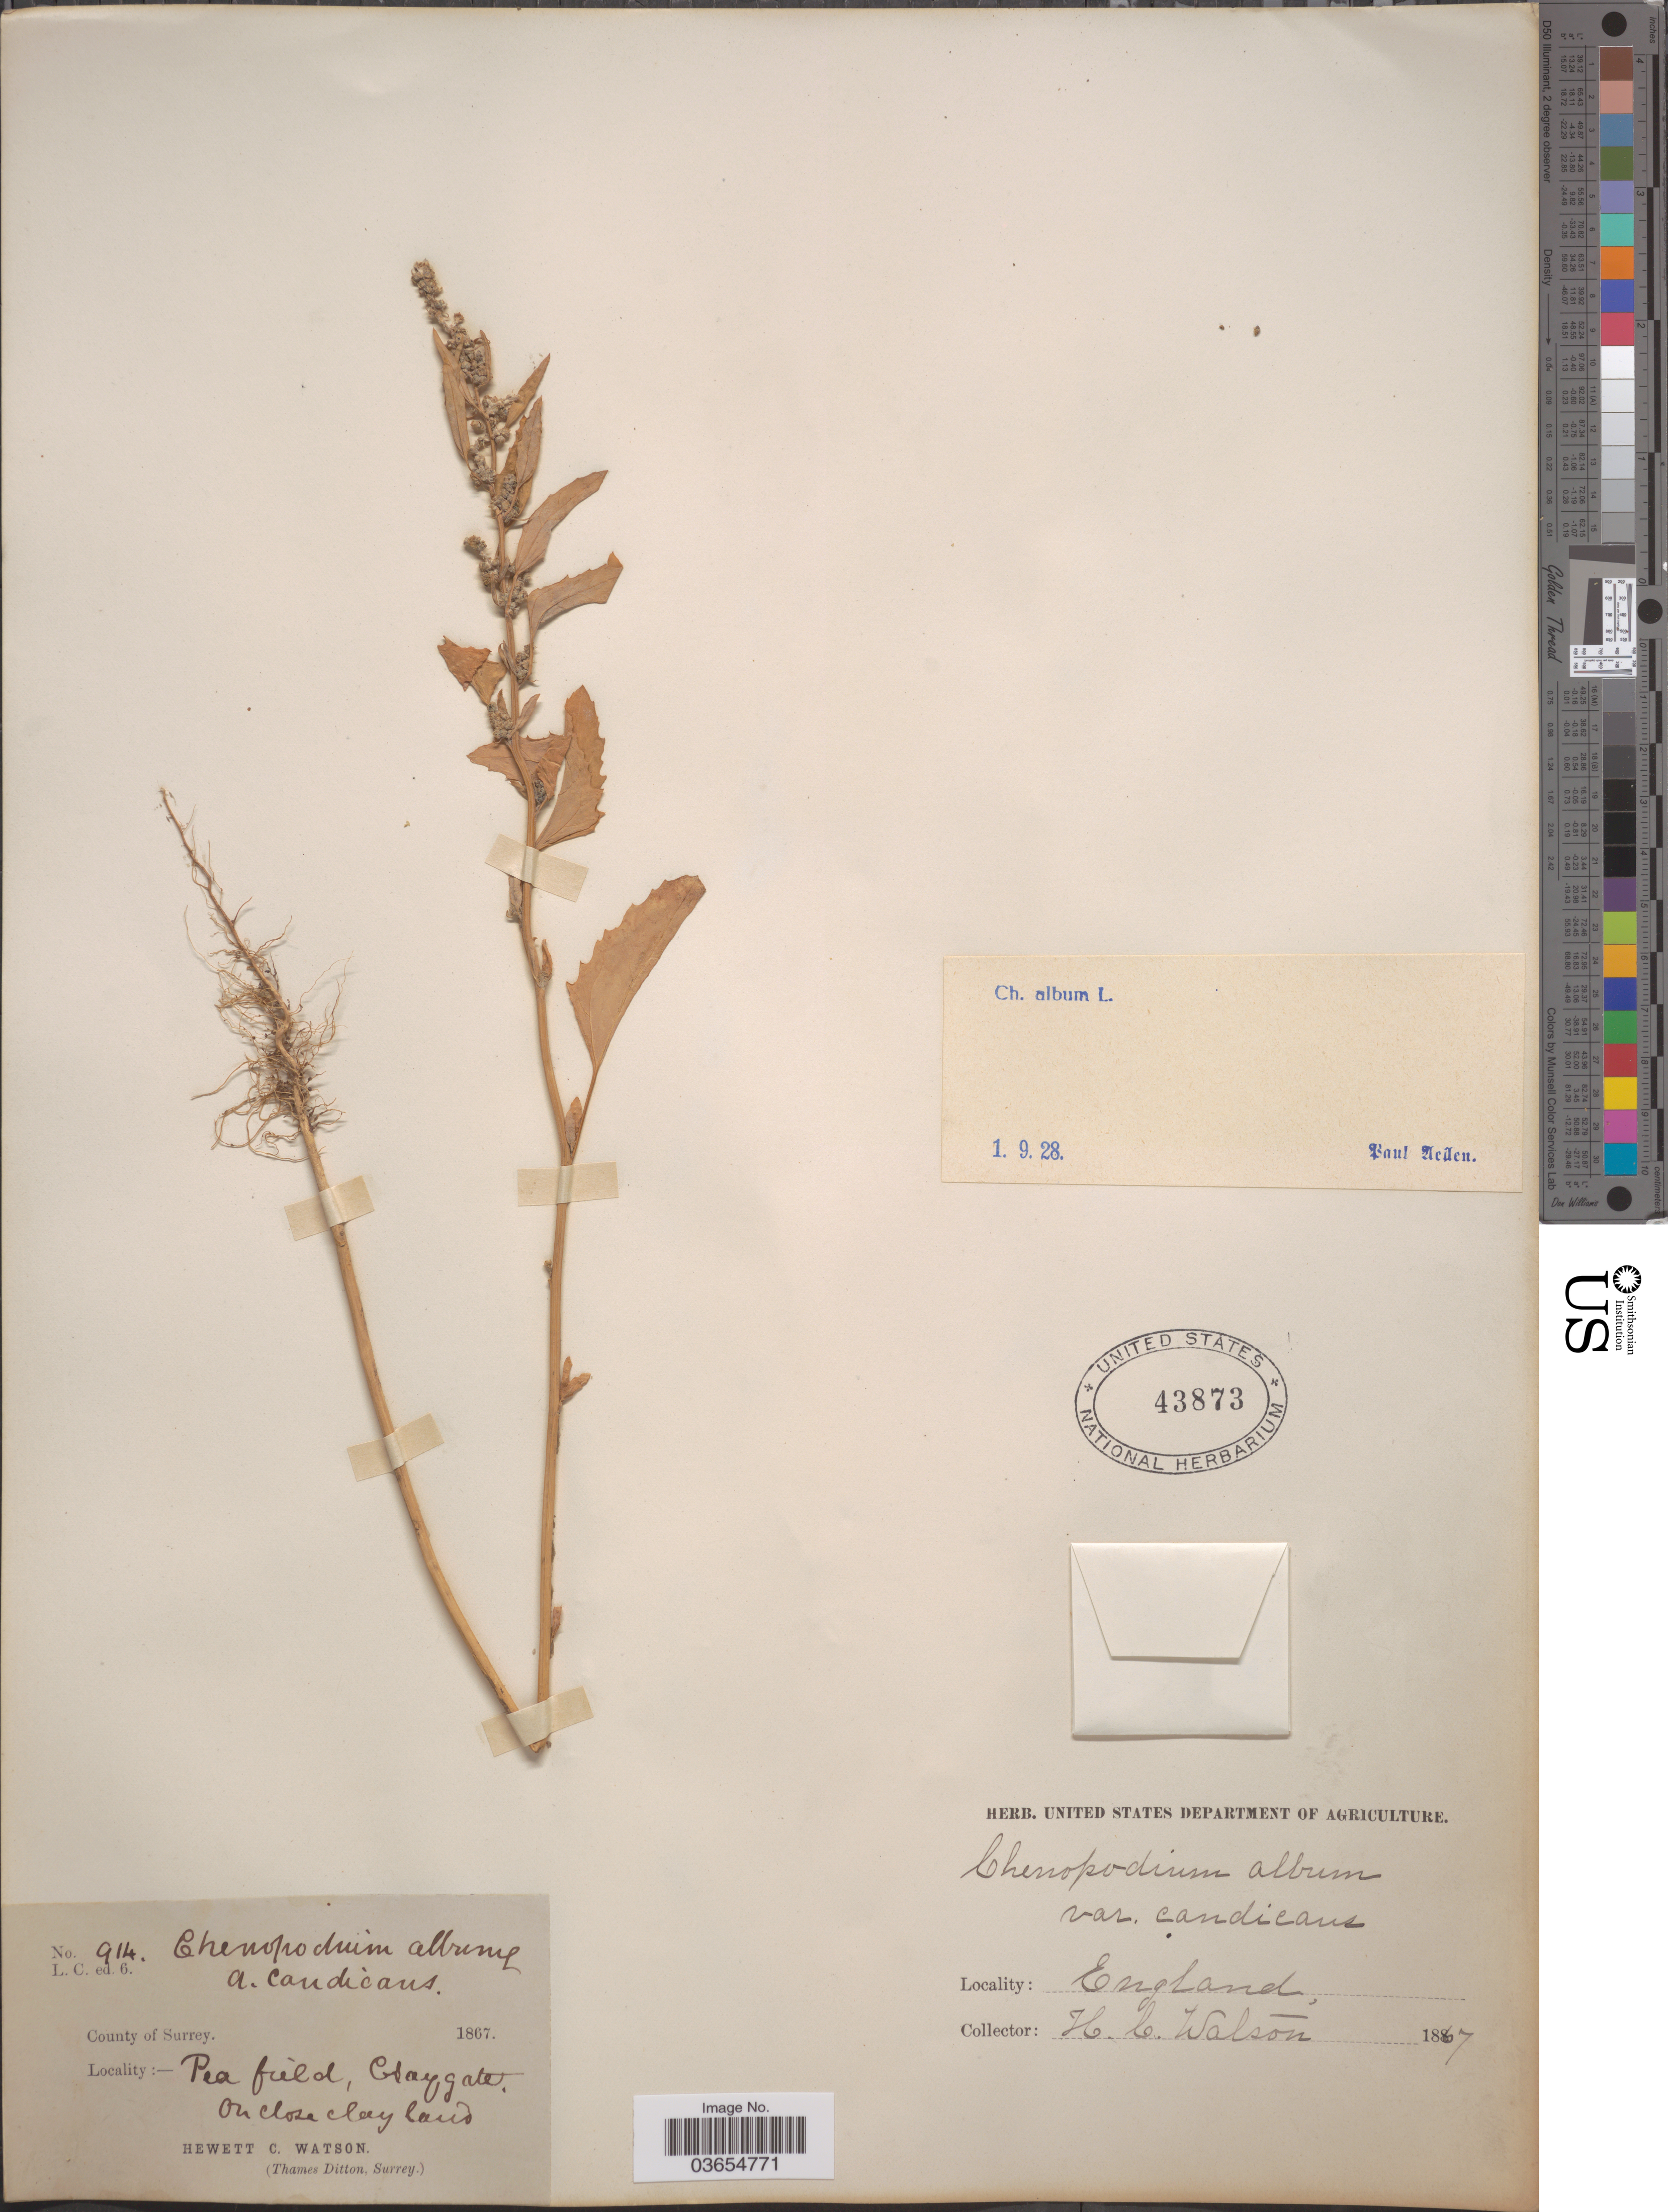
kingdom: Plantae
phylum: Tracheophyta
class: Magnoliopsida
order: Caryophyllales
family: Amaranthaceae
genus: Chenopodium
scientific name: Chenopodium album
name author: L.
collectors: H. Watson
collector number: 914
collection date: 1867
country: United Kingdom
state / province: England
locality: County of Surrey. Pea field, Claygate.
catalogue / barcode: US 43873